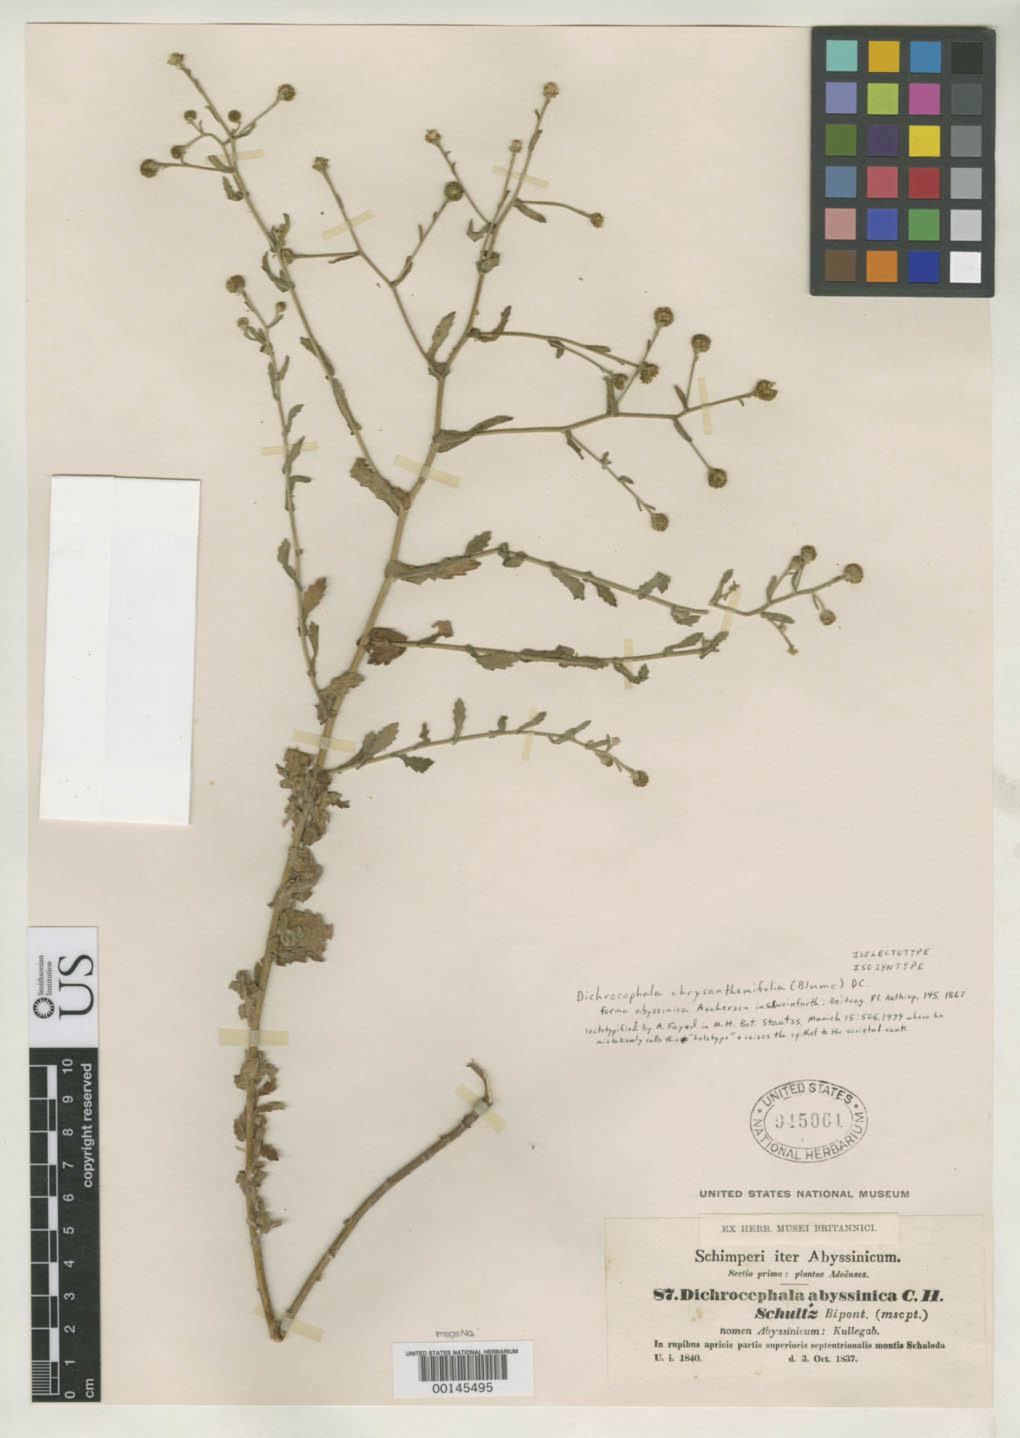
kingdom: Plantae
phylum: Tracheophyta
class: Magnoliopsida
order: Asterales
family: Asteraceae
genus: Dichrocephala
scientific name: Dichrocephala chrysanthemifolia f. abyssinica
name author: Asch. in Schweinf.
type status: Isolectotype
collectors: G. W. Schimper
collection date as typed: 03 Oct 1837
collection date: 1837-10-03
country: Ethiopia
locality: Mt. Scholoda.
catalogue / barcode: US 945061